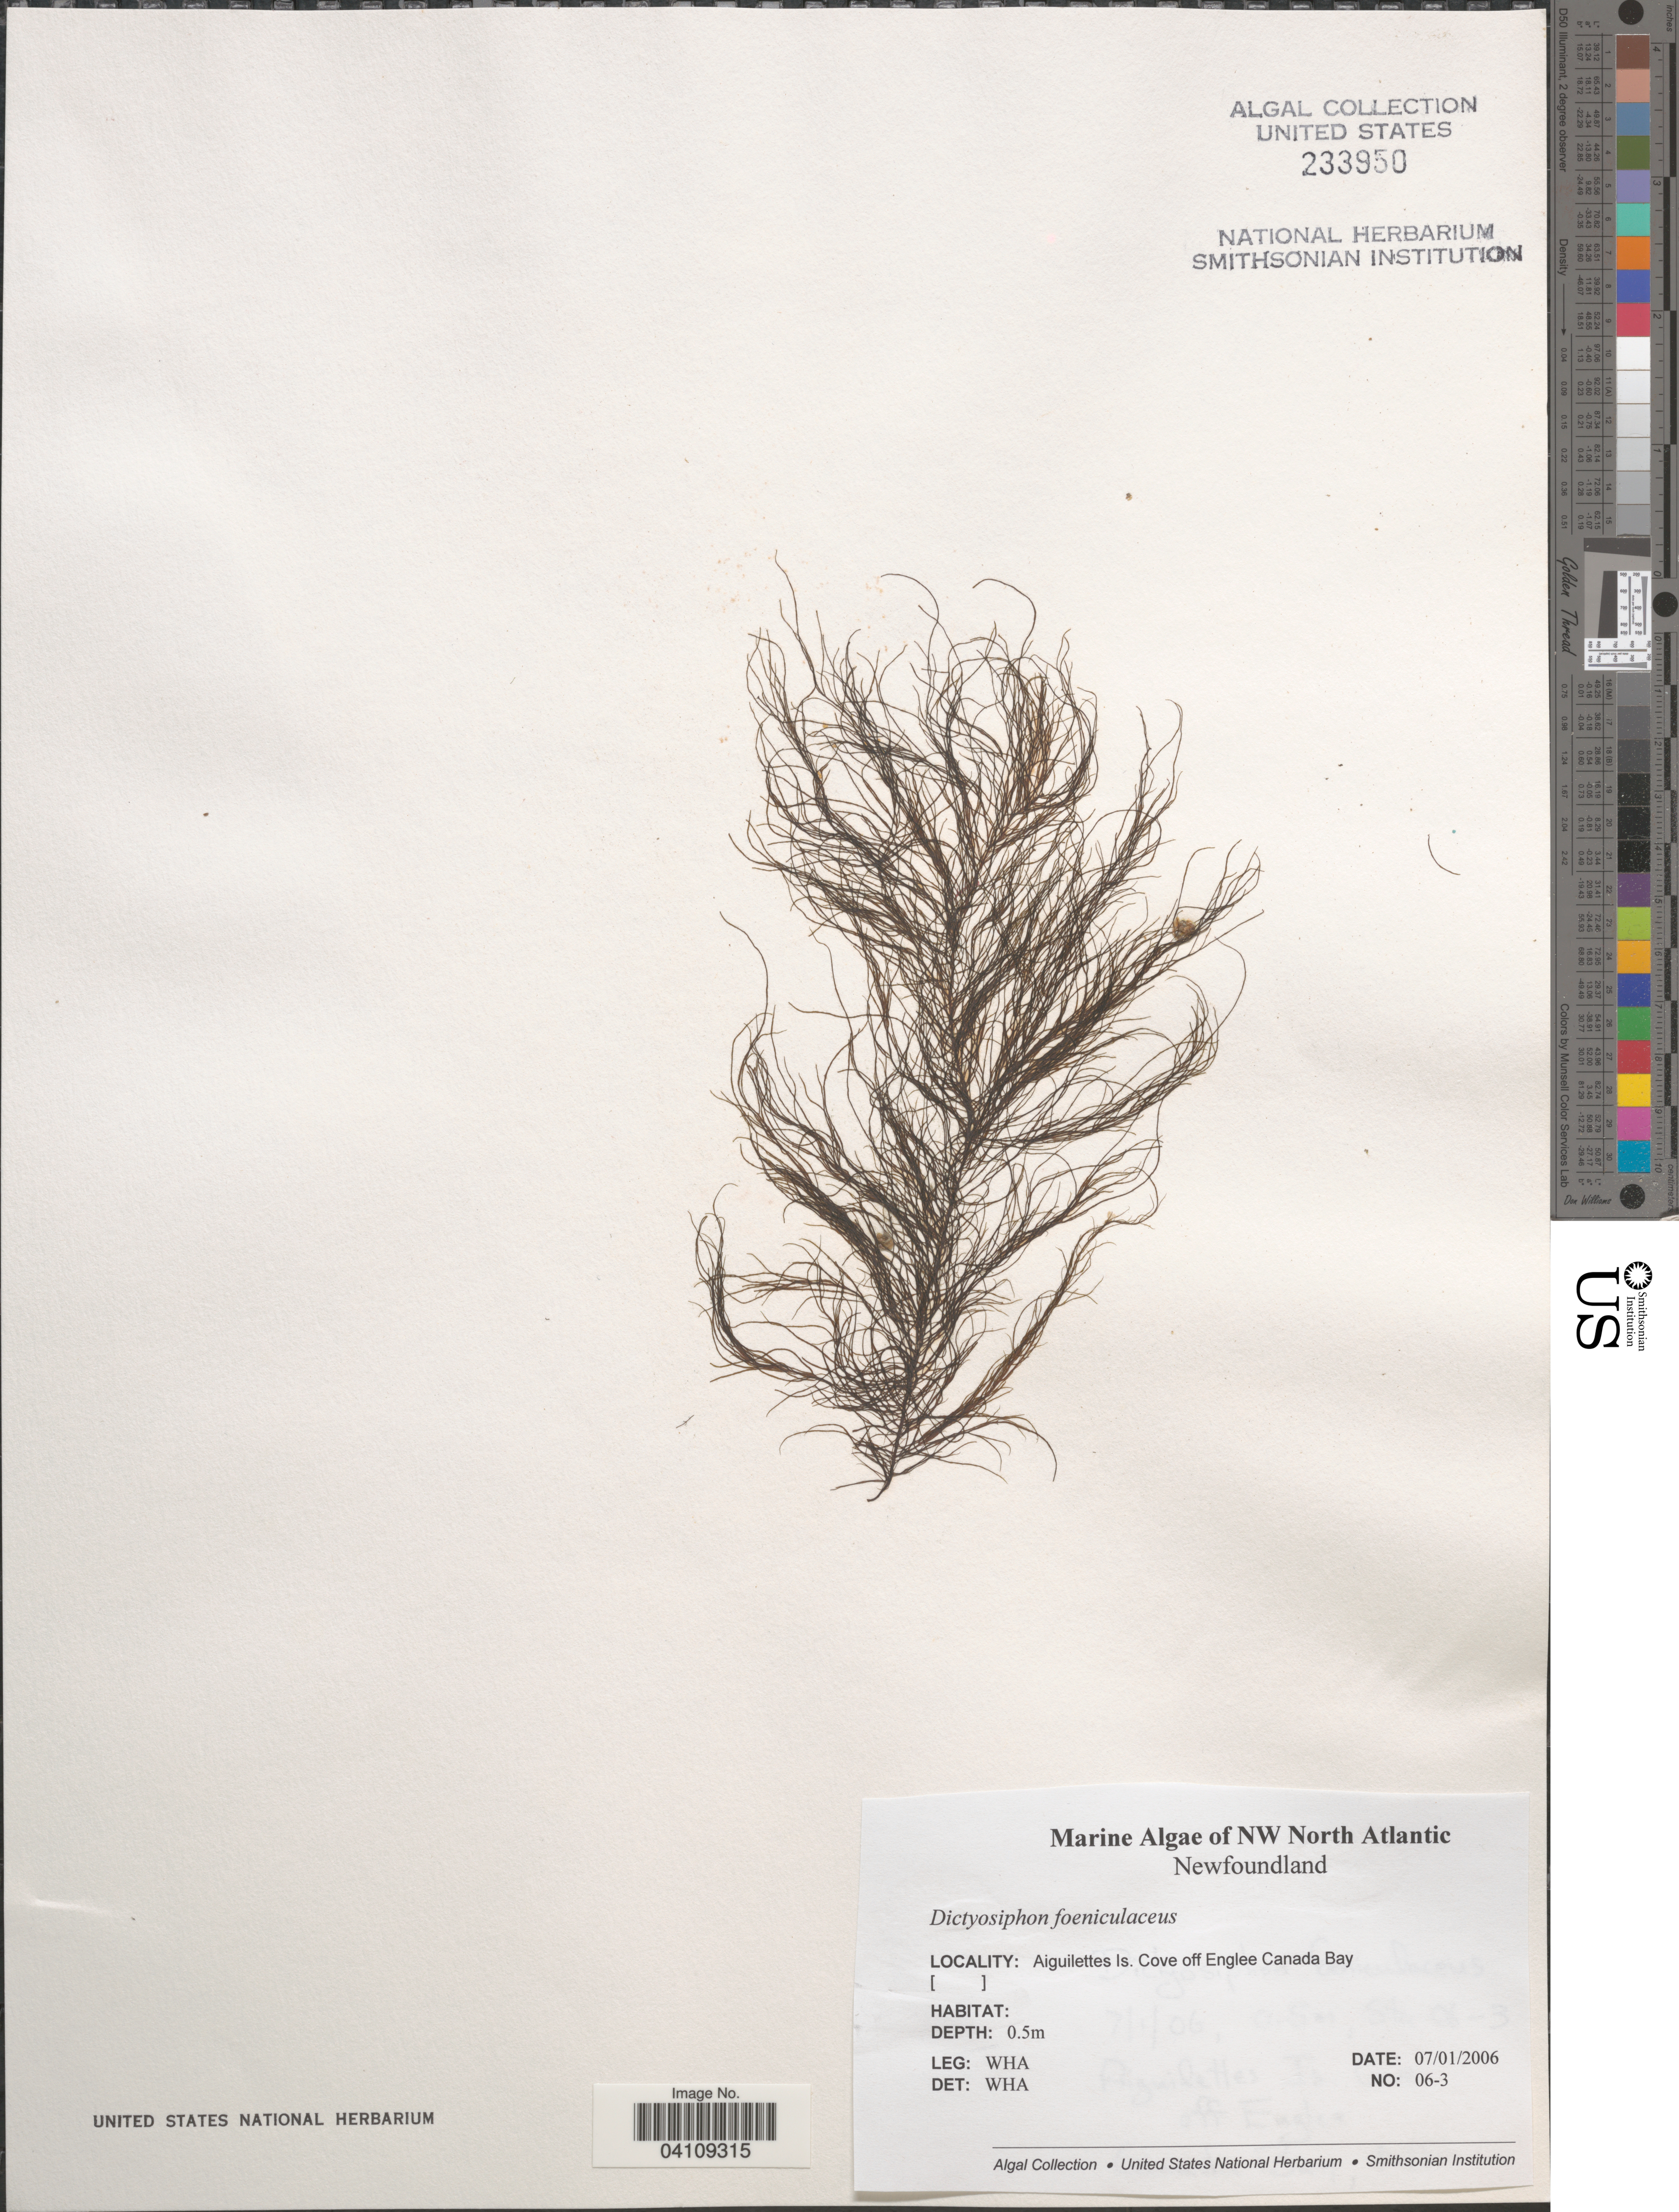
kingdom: Chromista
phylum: Ochrophyta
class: Phaeophyceae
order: Dictyosiphonales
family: Dictyosiphonaceae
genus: Dictyosiphon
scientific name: Dictyosiphon foeniculaceus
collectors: W. H. Adey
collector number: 06-3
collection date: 2006-07-01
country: Canada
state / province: Newfoundland and Labrador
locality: NW North Atlantic. Aiguilettes Is. Cove off Englee Canada Bay.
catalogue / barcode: US 233950